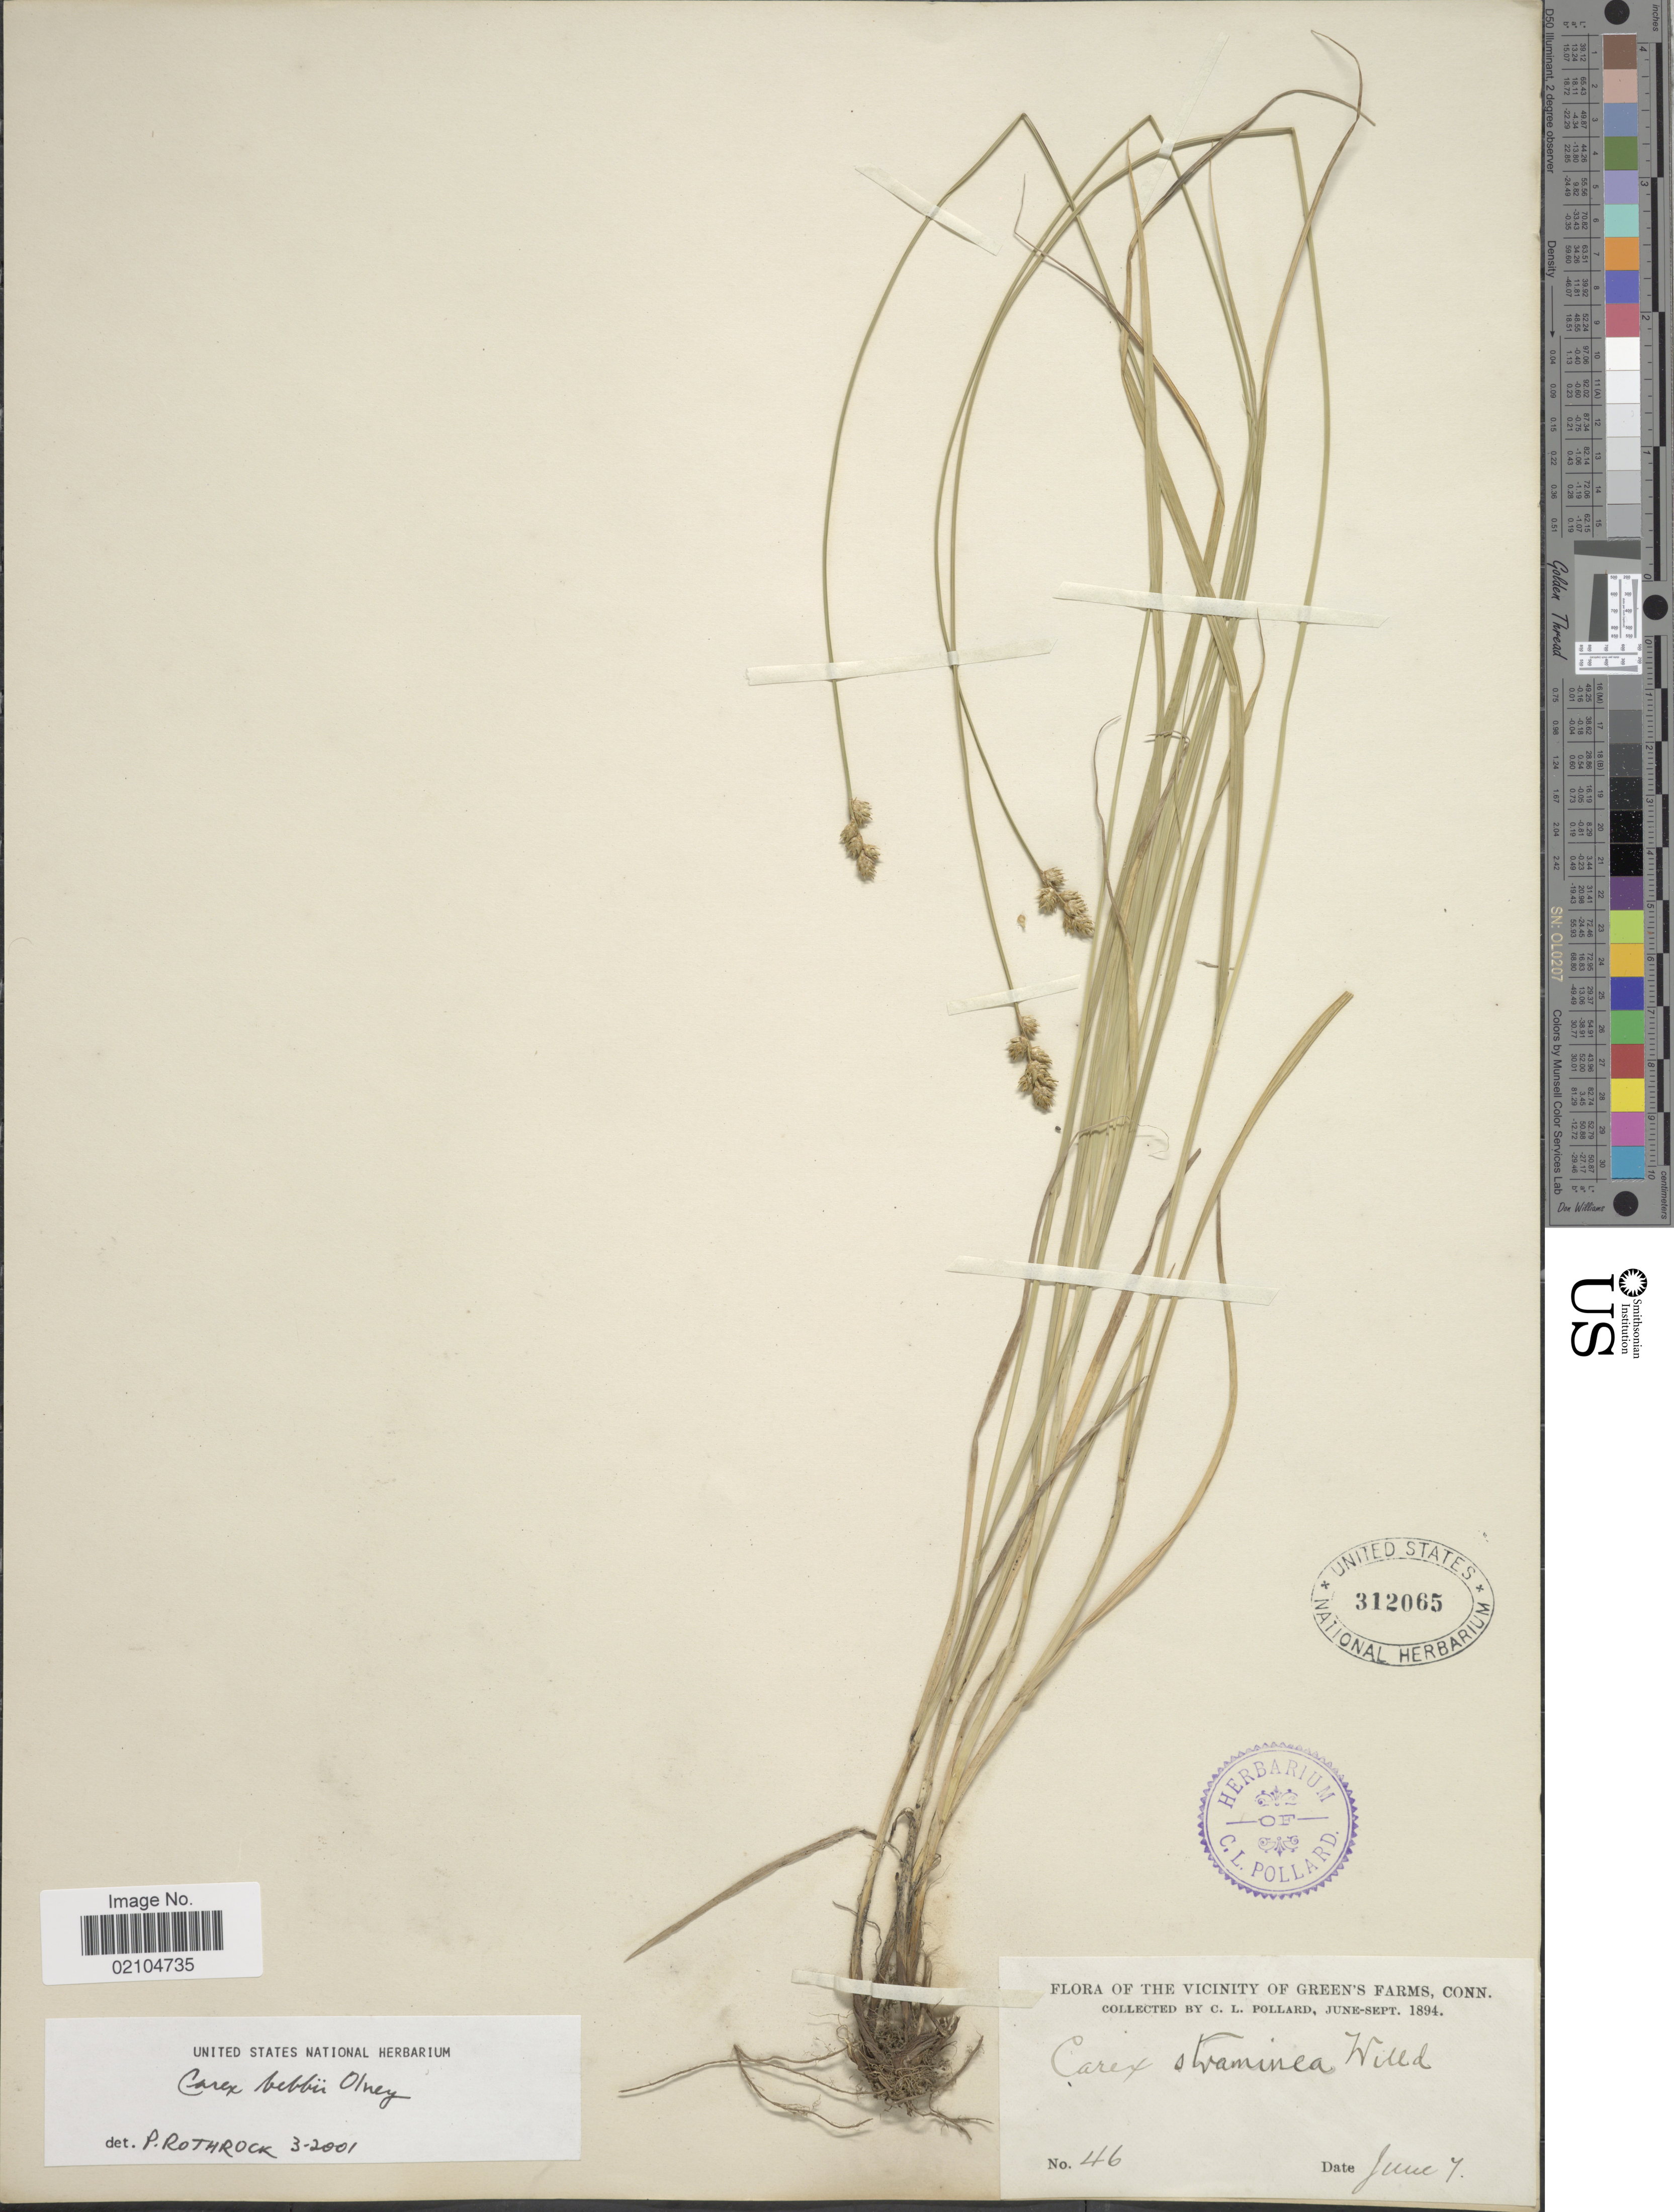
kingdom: Plantae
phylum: Tracheophyta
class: Liliopsida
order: Poales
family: Cyperaceae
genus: Carex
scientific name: Carex bebbii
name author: (L.H. Bailey) Olney ex Fernald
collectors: C. L. Pollard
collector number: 46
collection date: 1894-06-07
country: United States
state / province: Connecticut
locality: The Vicinity of Green's Farms, Conn.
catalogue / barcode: US 312065